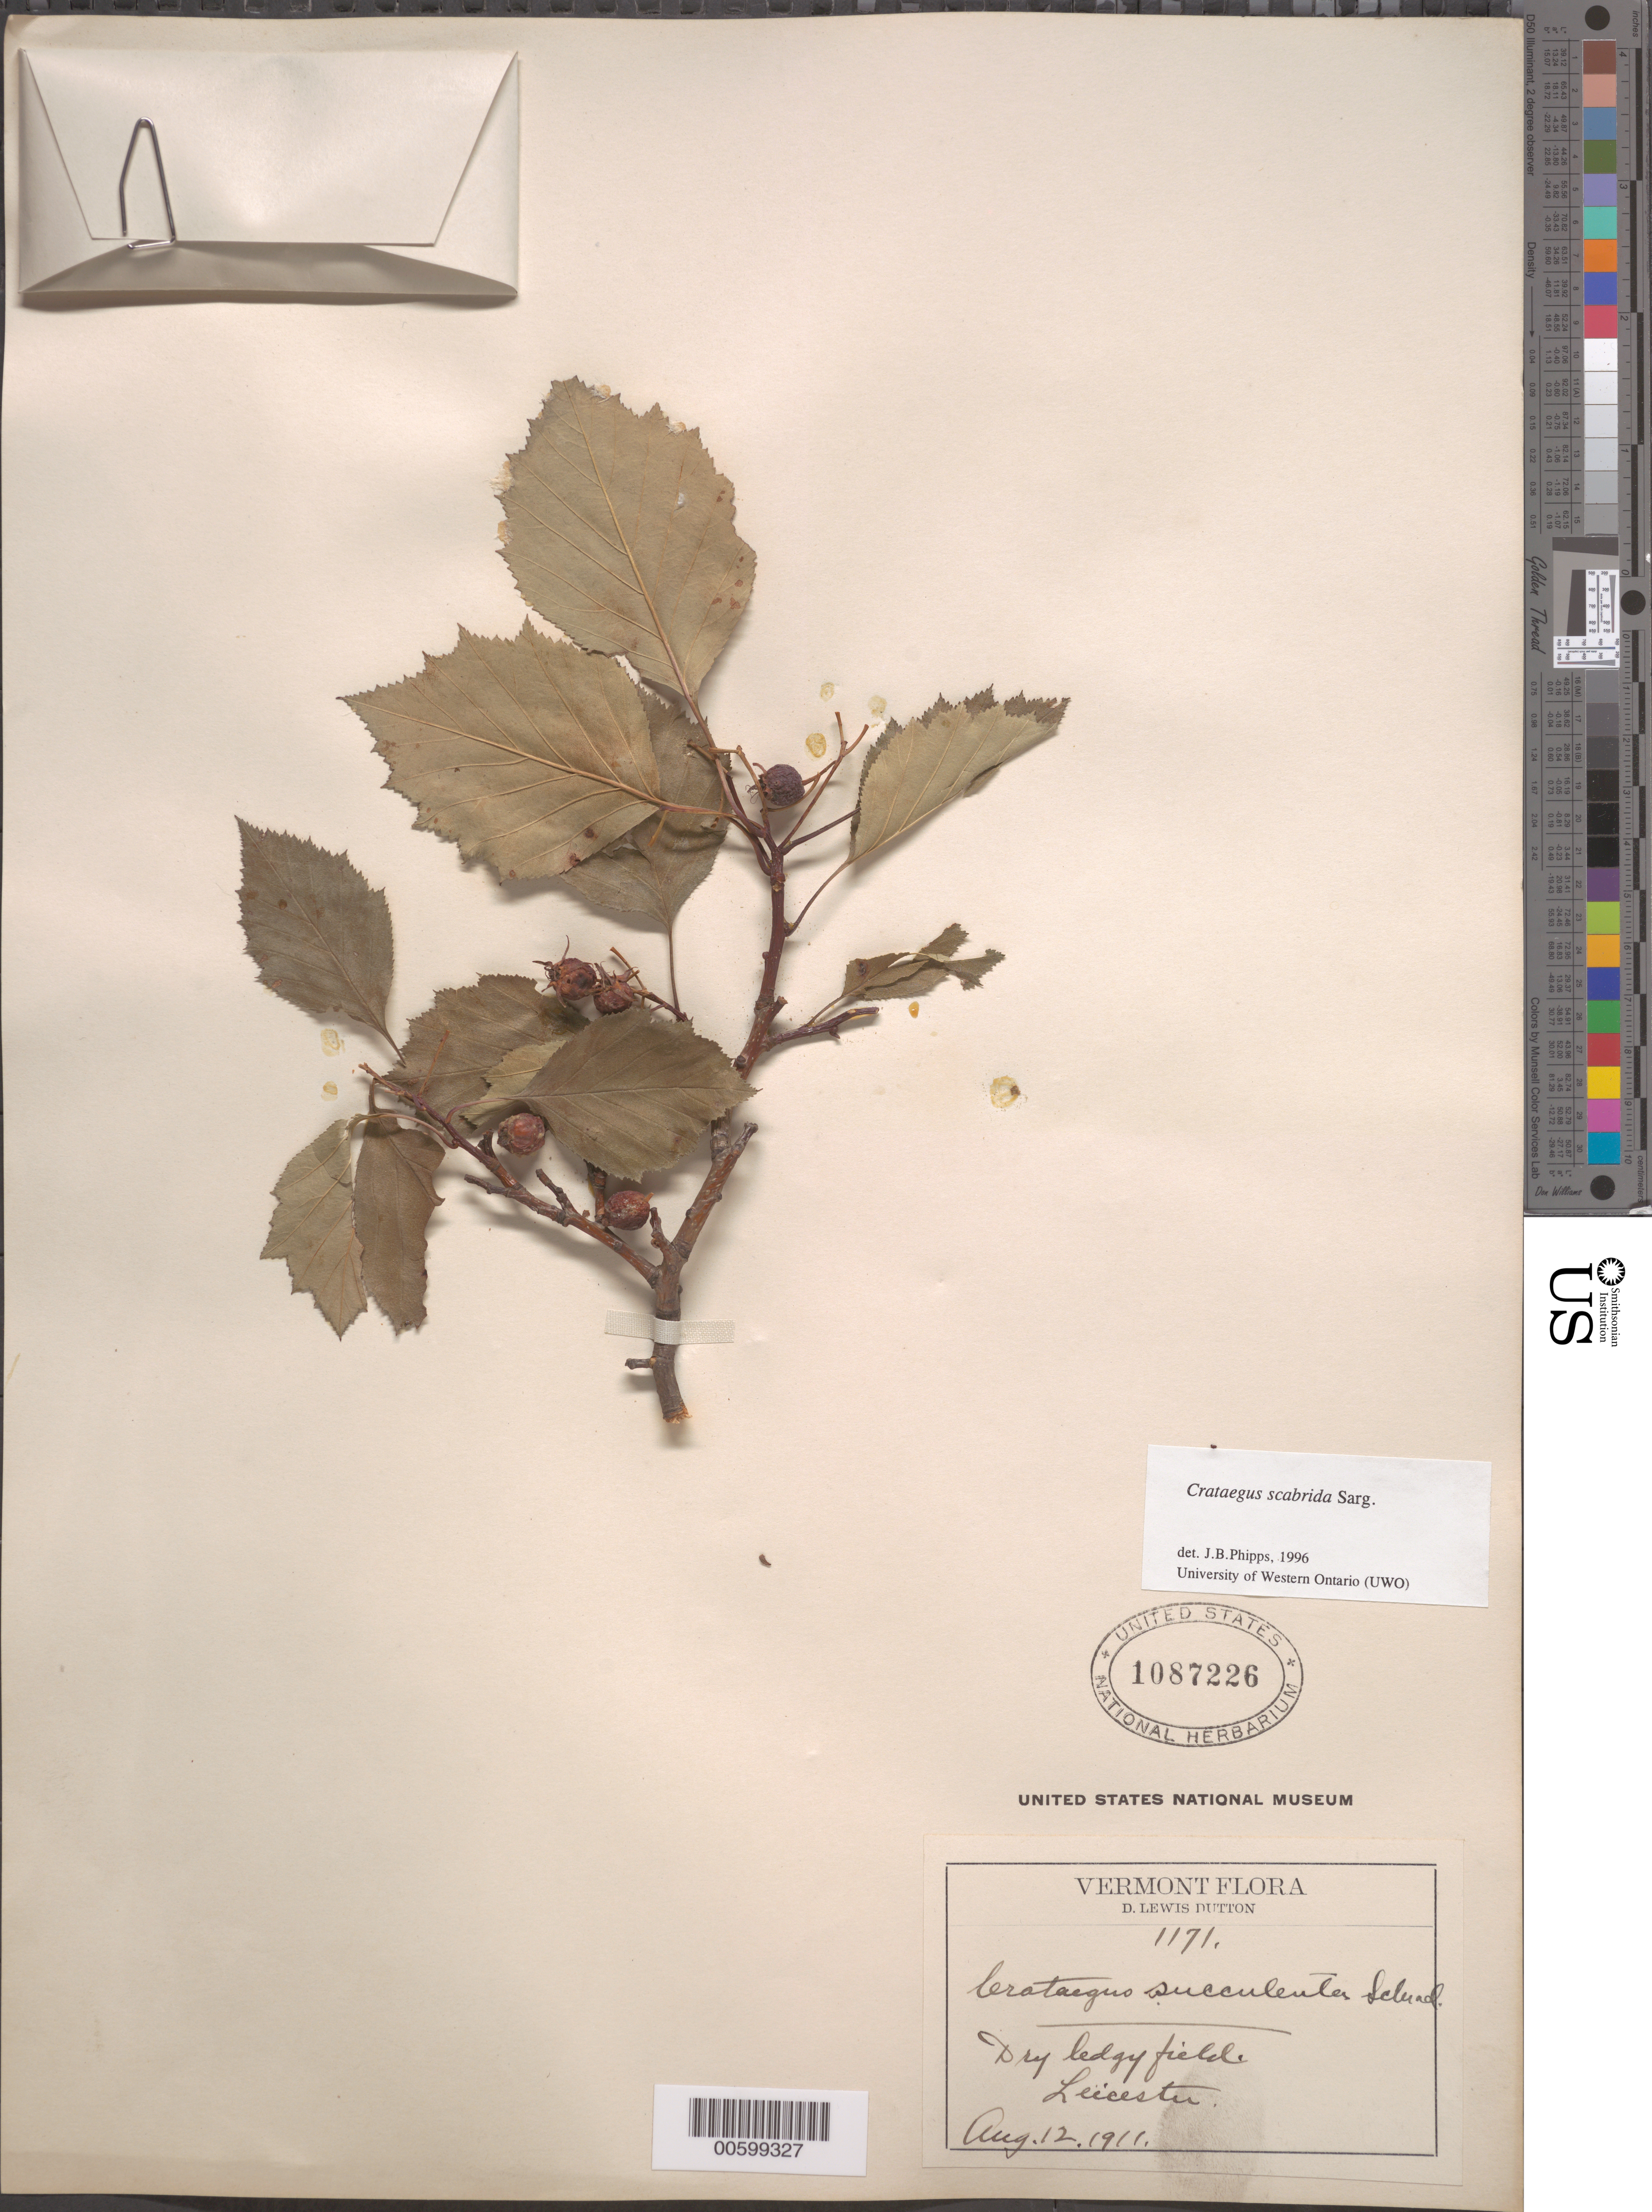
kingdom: Plantae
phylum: Tracheophyta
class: Magnoliopsida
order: Rosales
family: Rosaceae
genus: Crataegus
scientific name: Crataegus scabrida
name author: Sarg.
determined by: Phipps, James B., (UWO), University of Western Ontario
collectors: D. Dutton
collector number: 1171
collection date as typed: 12 Aug 1911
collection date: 1911-08-12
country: United States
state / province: Vermont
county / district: Addison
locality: Leicester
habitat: Dry ledgy fields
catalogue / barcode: US 1087226